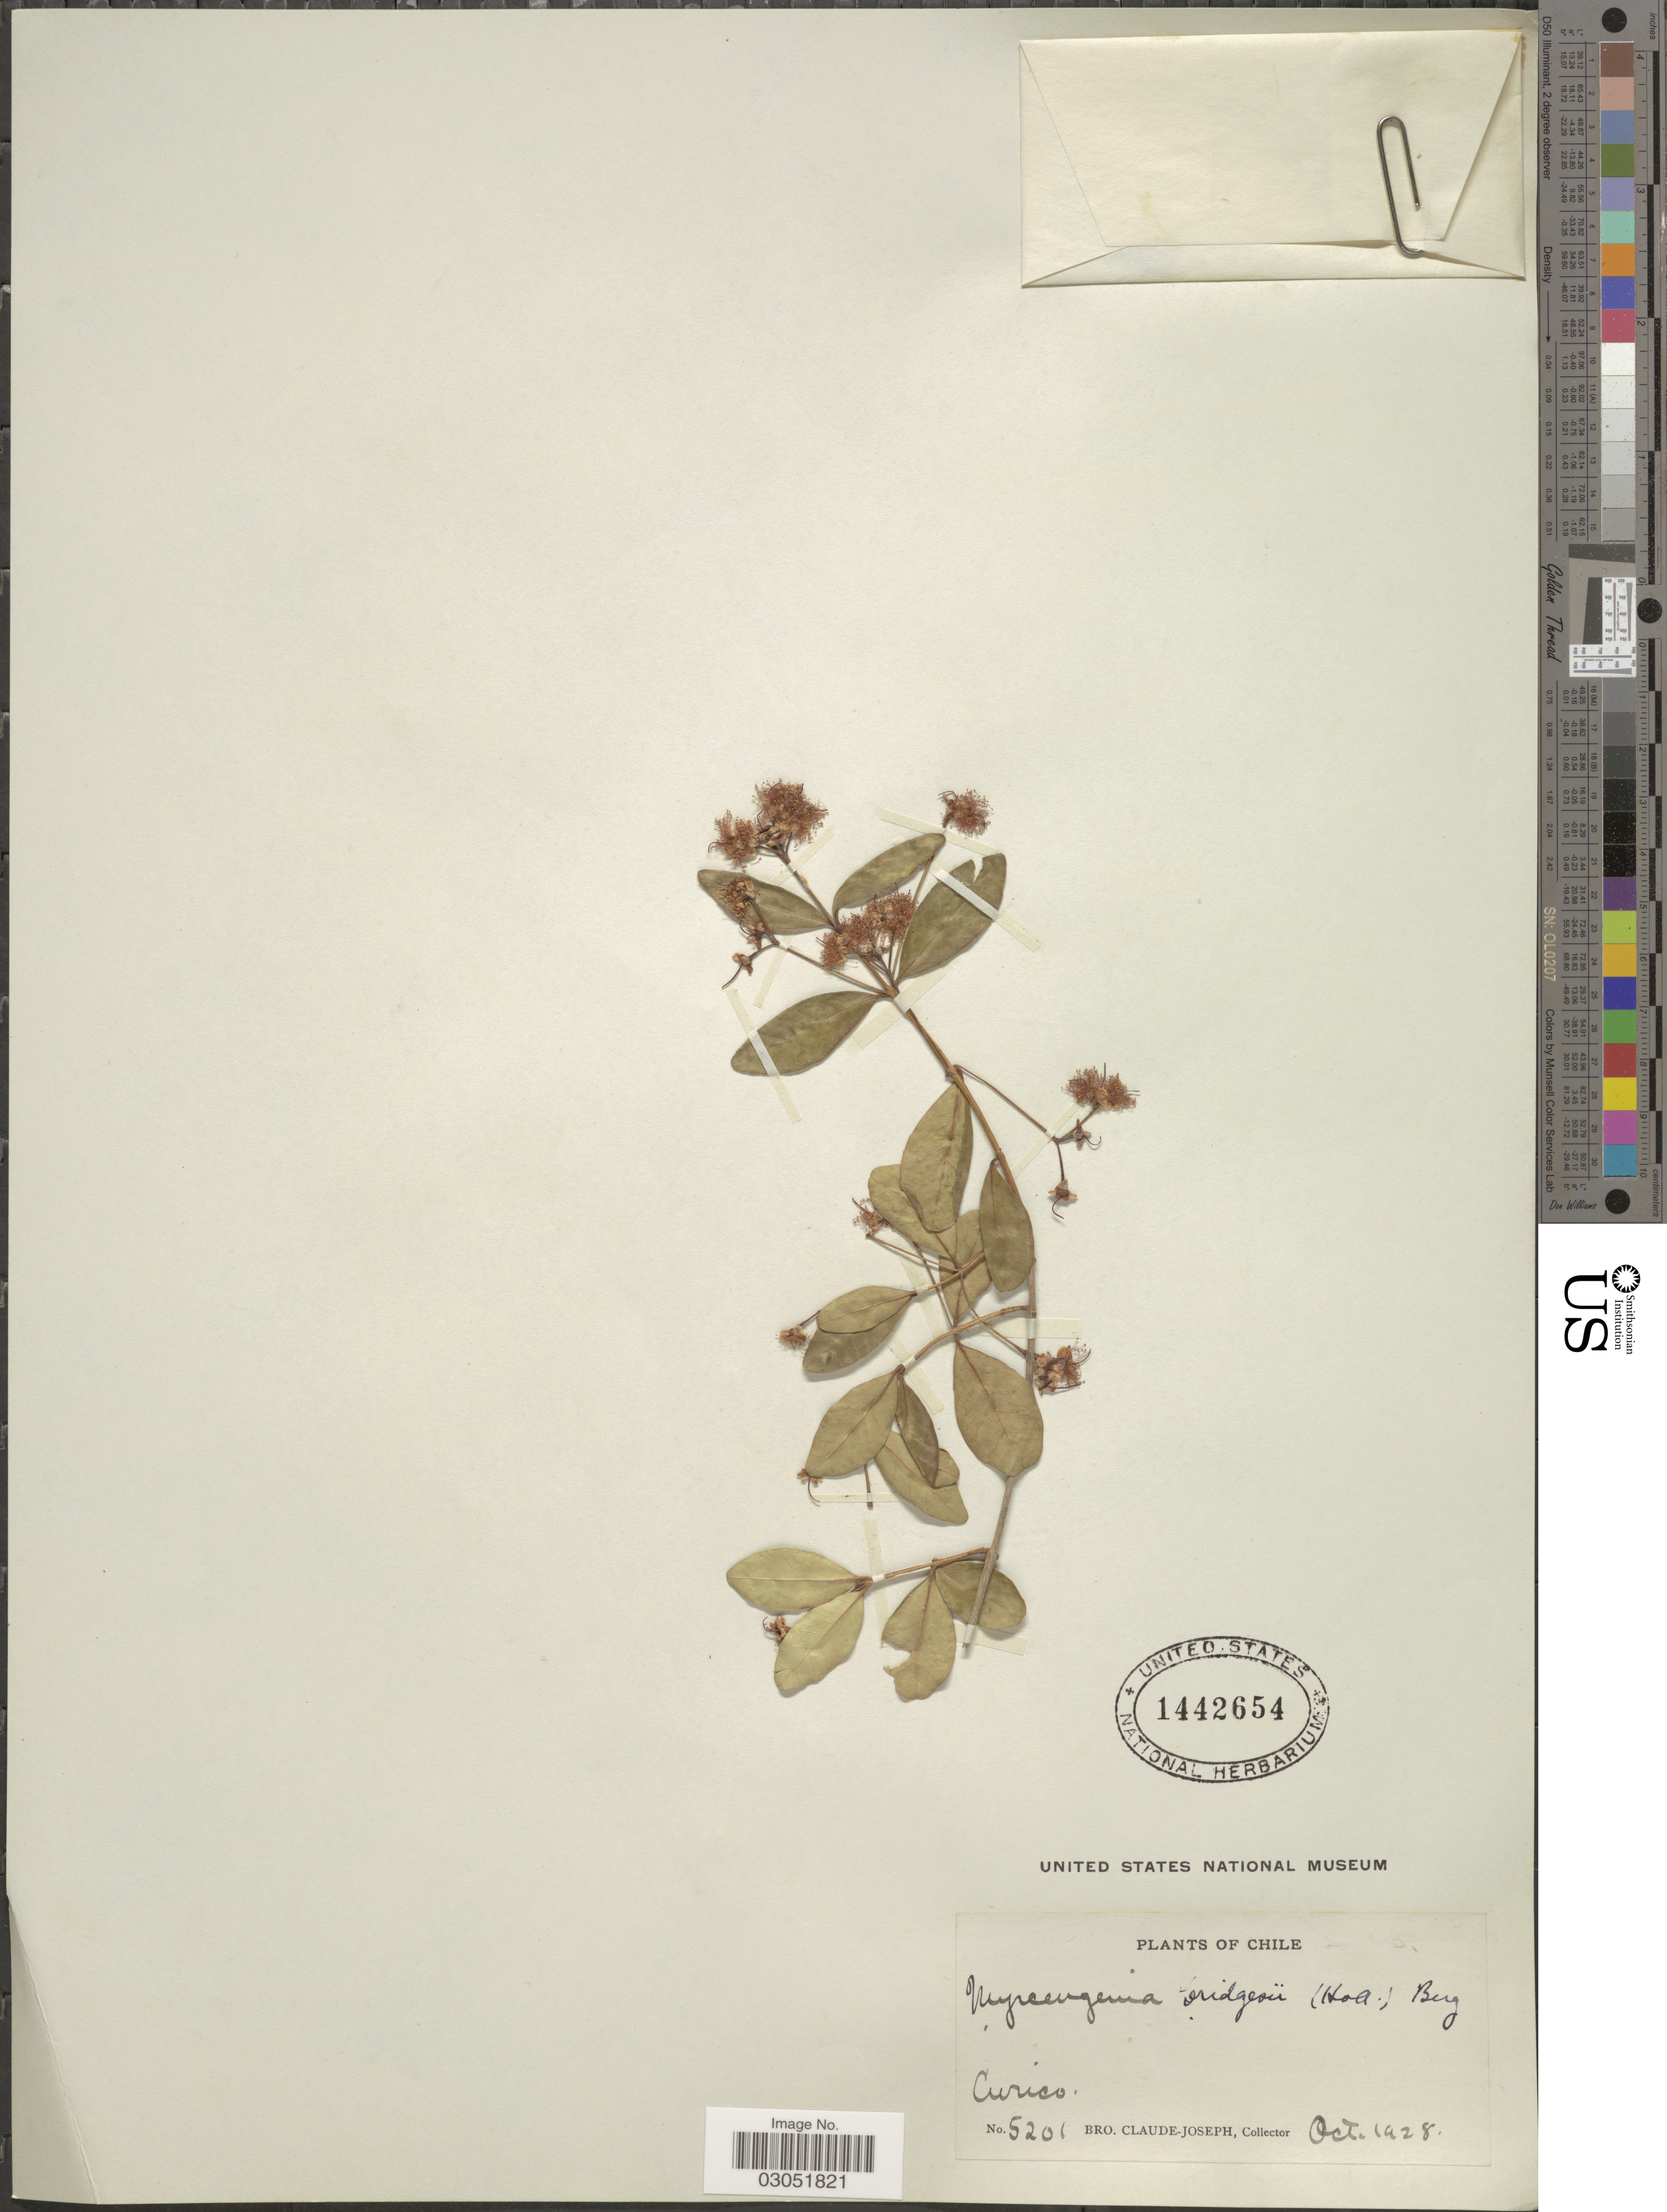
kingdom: Plantae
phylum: Tracheophyta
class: Magnoliopsida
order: Myrtales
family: Myrtaceae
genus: Myrceugenia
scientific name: Myrceugenia sp.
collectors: Bro. Claude-Joseph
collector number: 5201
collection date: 1928-10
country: Chile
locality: Curico.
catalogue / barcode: US 1442654